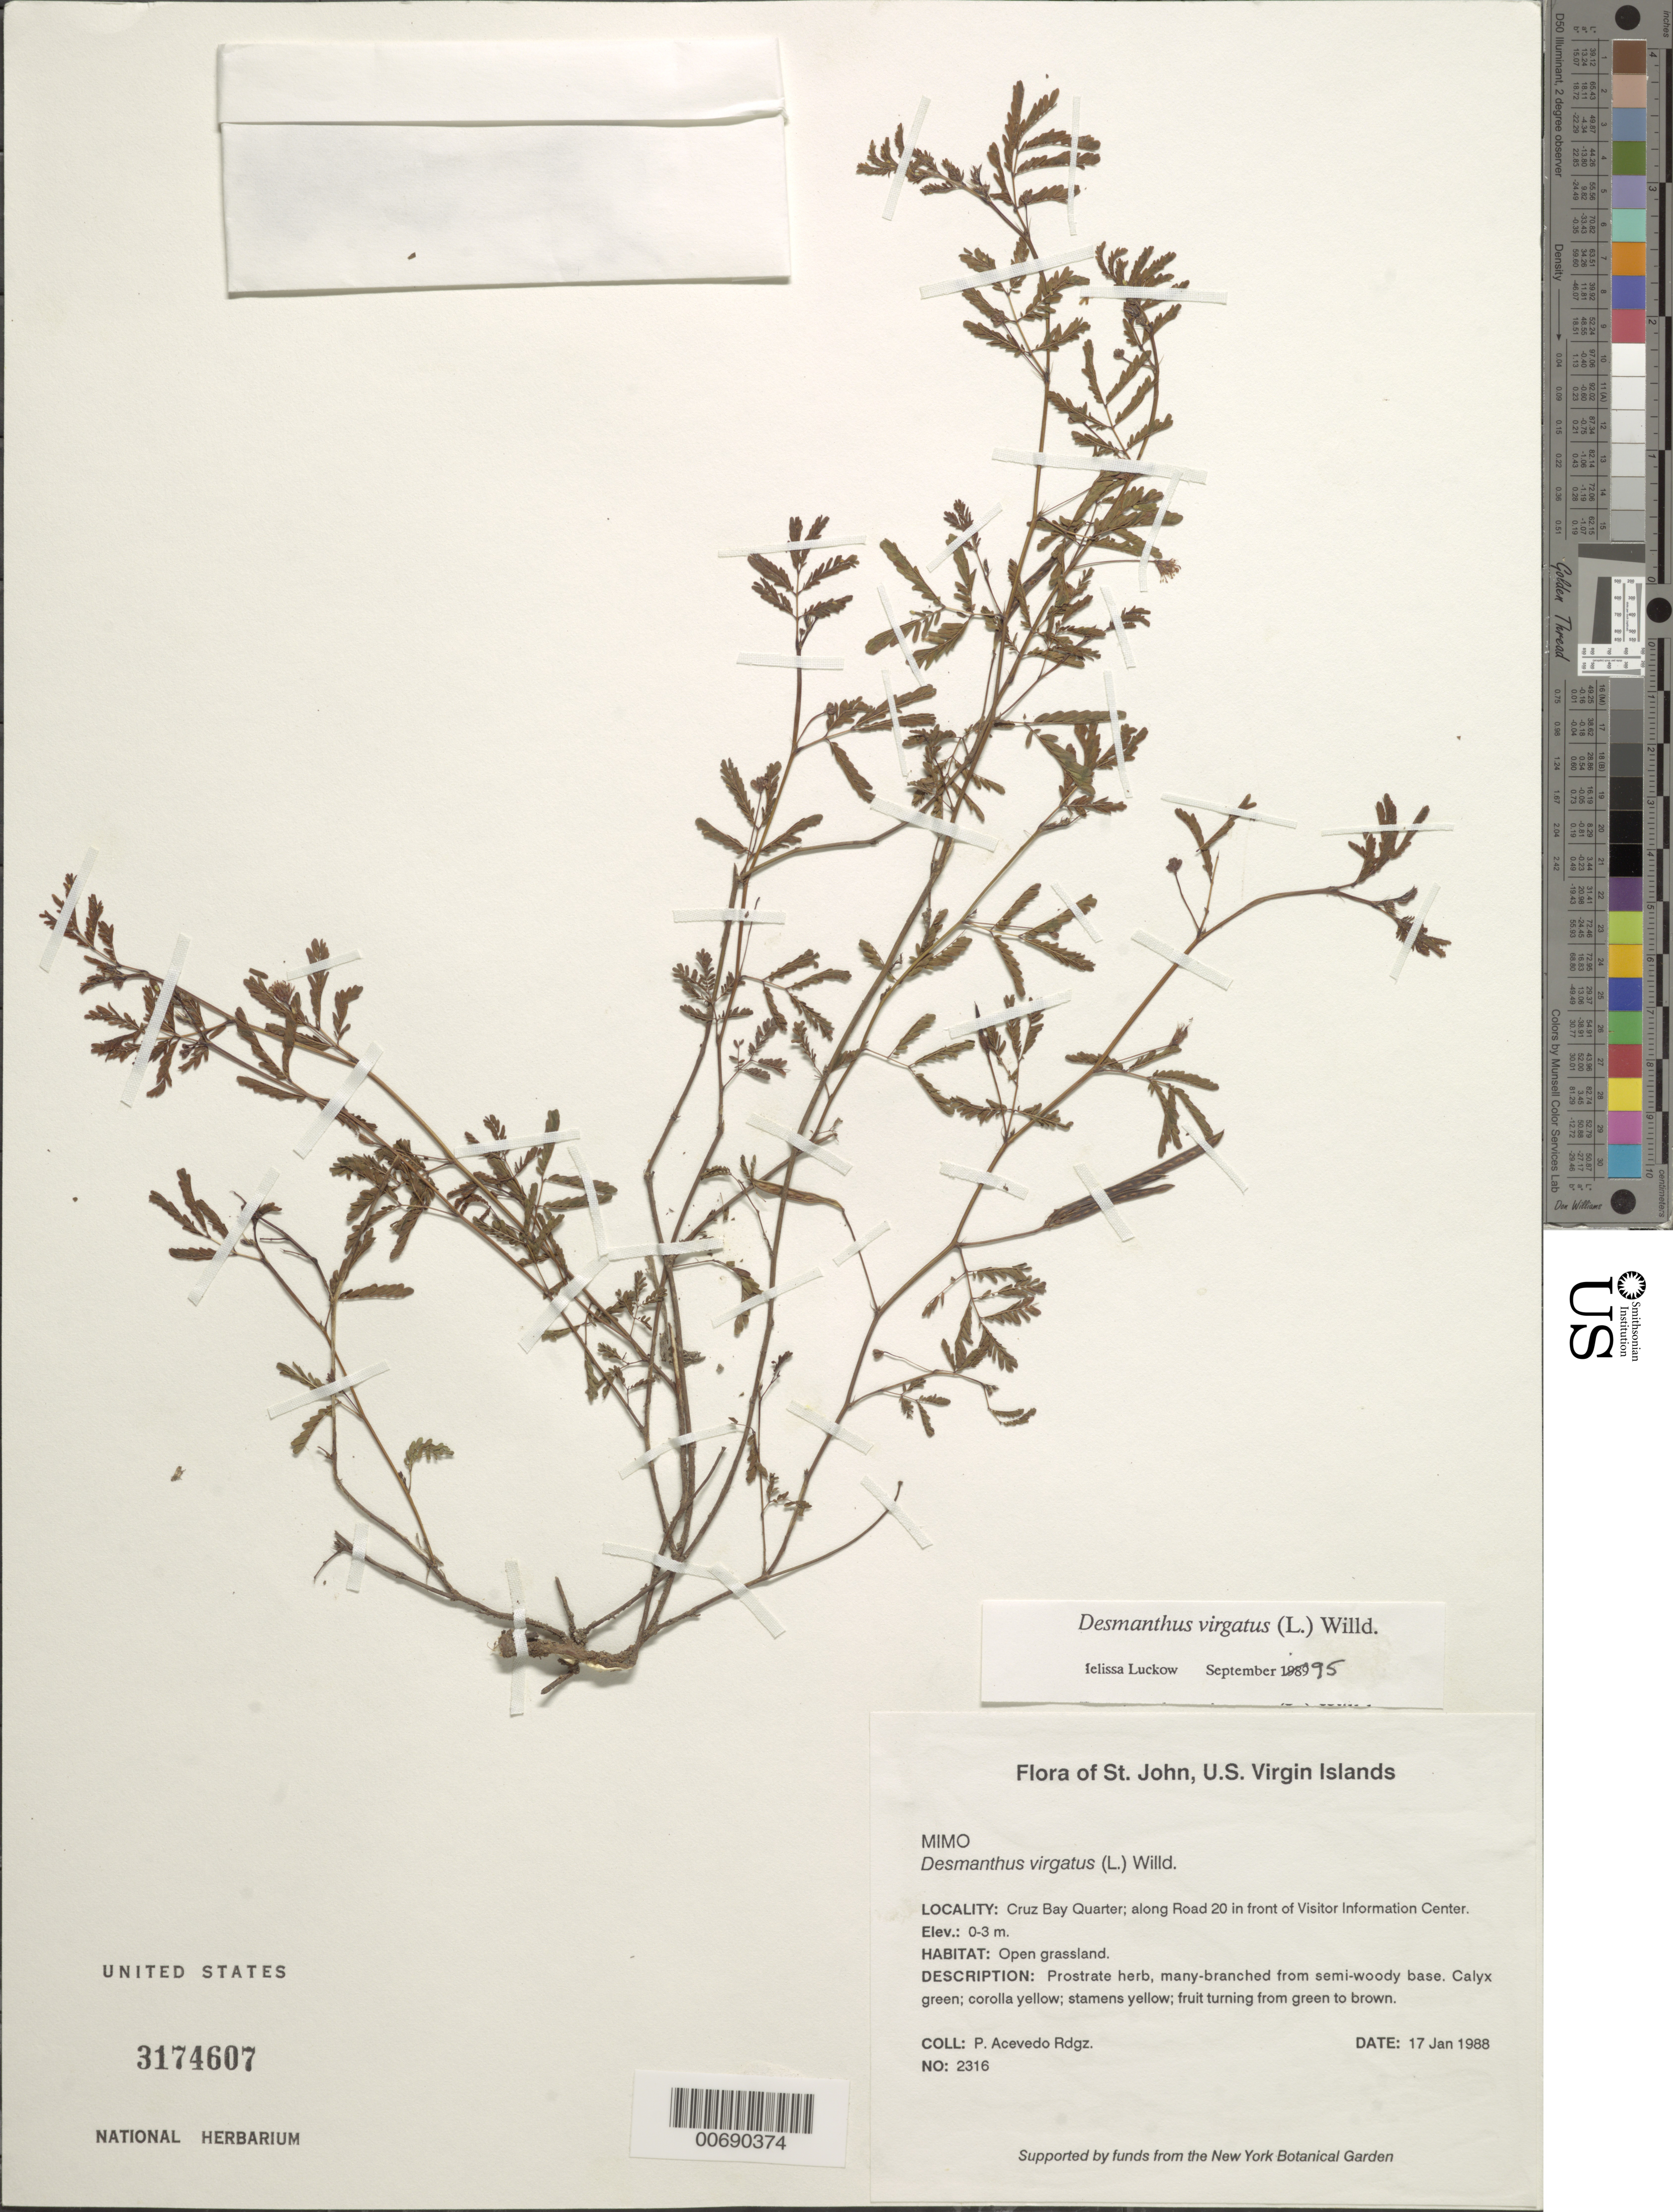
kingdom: Plantae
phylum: Tracheophyta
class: Magnoliopsida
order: Fabales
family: Fabaceae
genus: Desmanthus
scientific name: Desmanthus virgatus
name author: (L.) Willd.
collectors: P. Acevedo-Rodr.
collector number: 2316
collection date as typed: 17 Jan 1988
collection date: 1988-01-17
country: U.S. Virgin Islands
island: St. John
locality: Cruz Bay Quarter; Route 20 in front of Visitors Information Center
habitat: Open disturbed grassland.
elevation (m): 0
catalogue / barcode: US 3174607